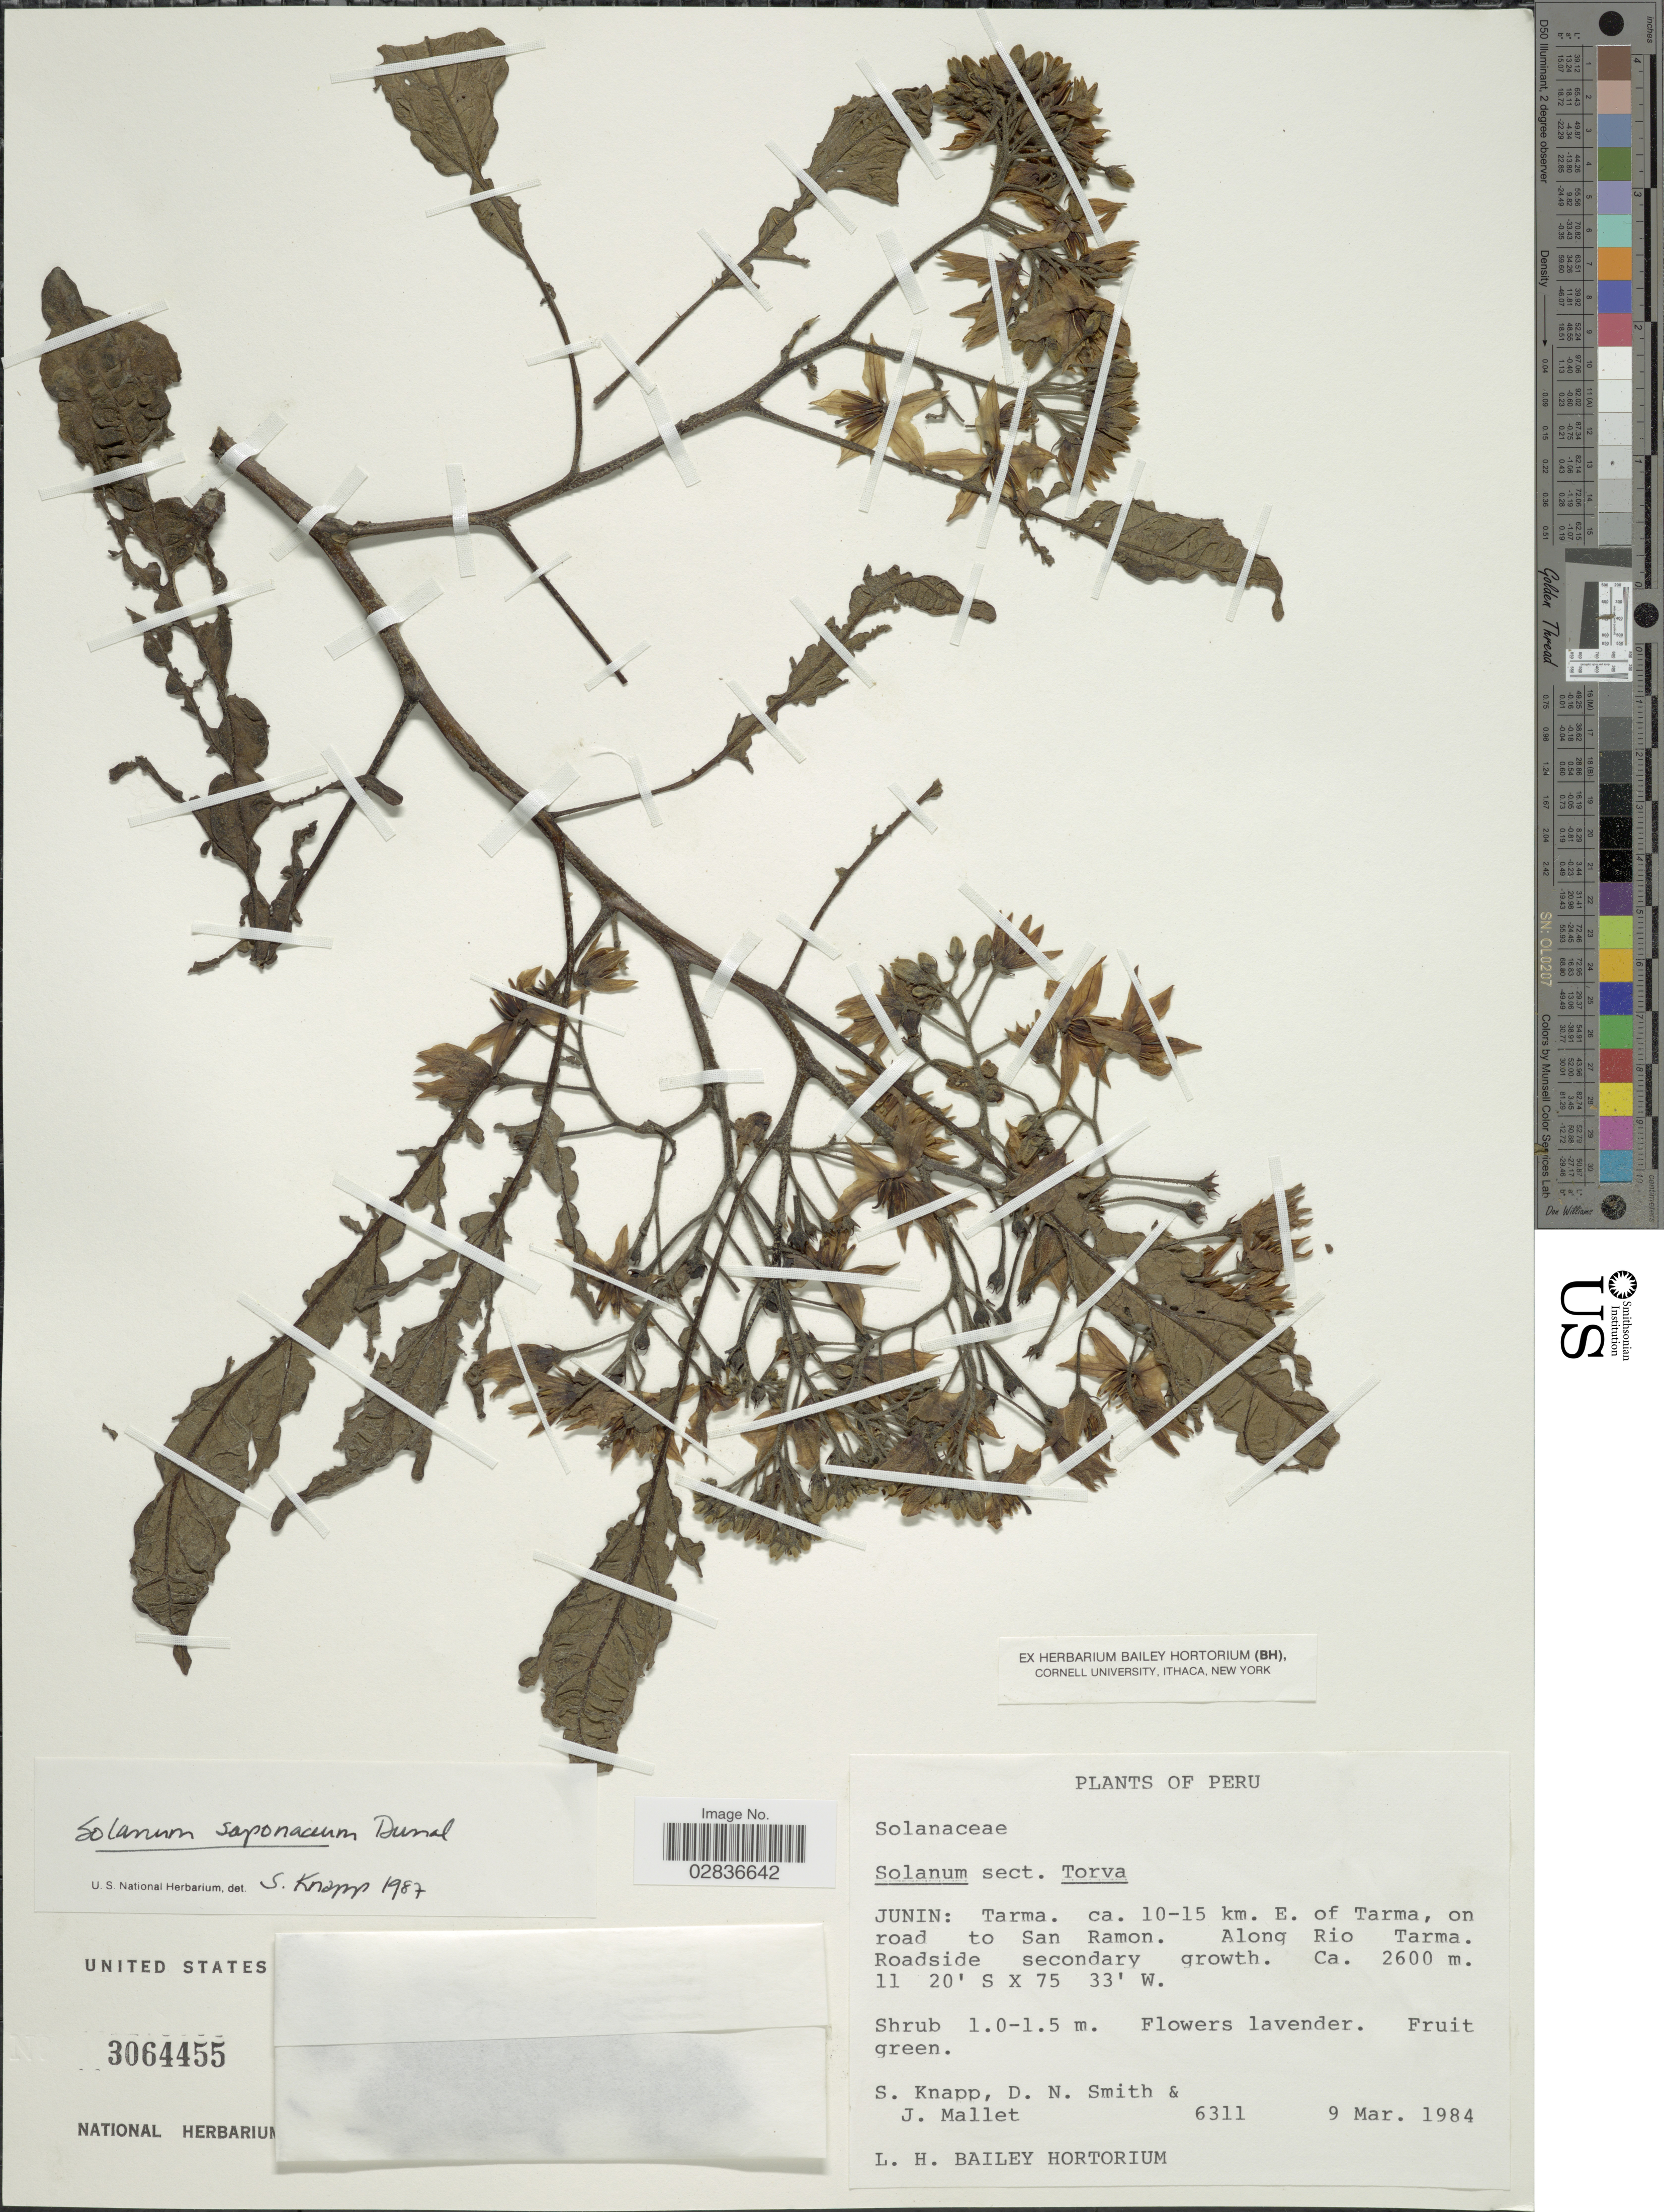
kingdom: Plantae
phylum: Tracheophyta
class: Magnoliopsida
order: Solanales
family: Solanaceae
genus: Solanum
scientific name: Solanum saponaceum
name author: Dunal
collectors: S. Knapp, D. Smith & J. Mallet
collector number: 6311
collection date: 1984-03-09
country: Peru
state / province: Junín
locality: Junin: Tarma. ca. 10-15 km. E. of Tarma, on road to San Ramon. Along Rio Tarma.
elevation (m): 2600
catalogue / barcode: US 3064455